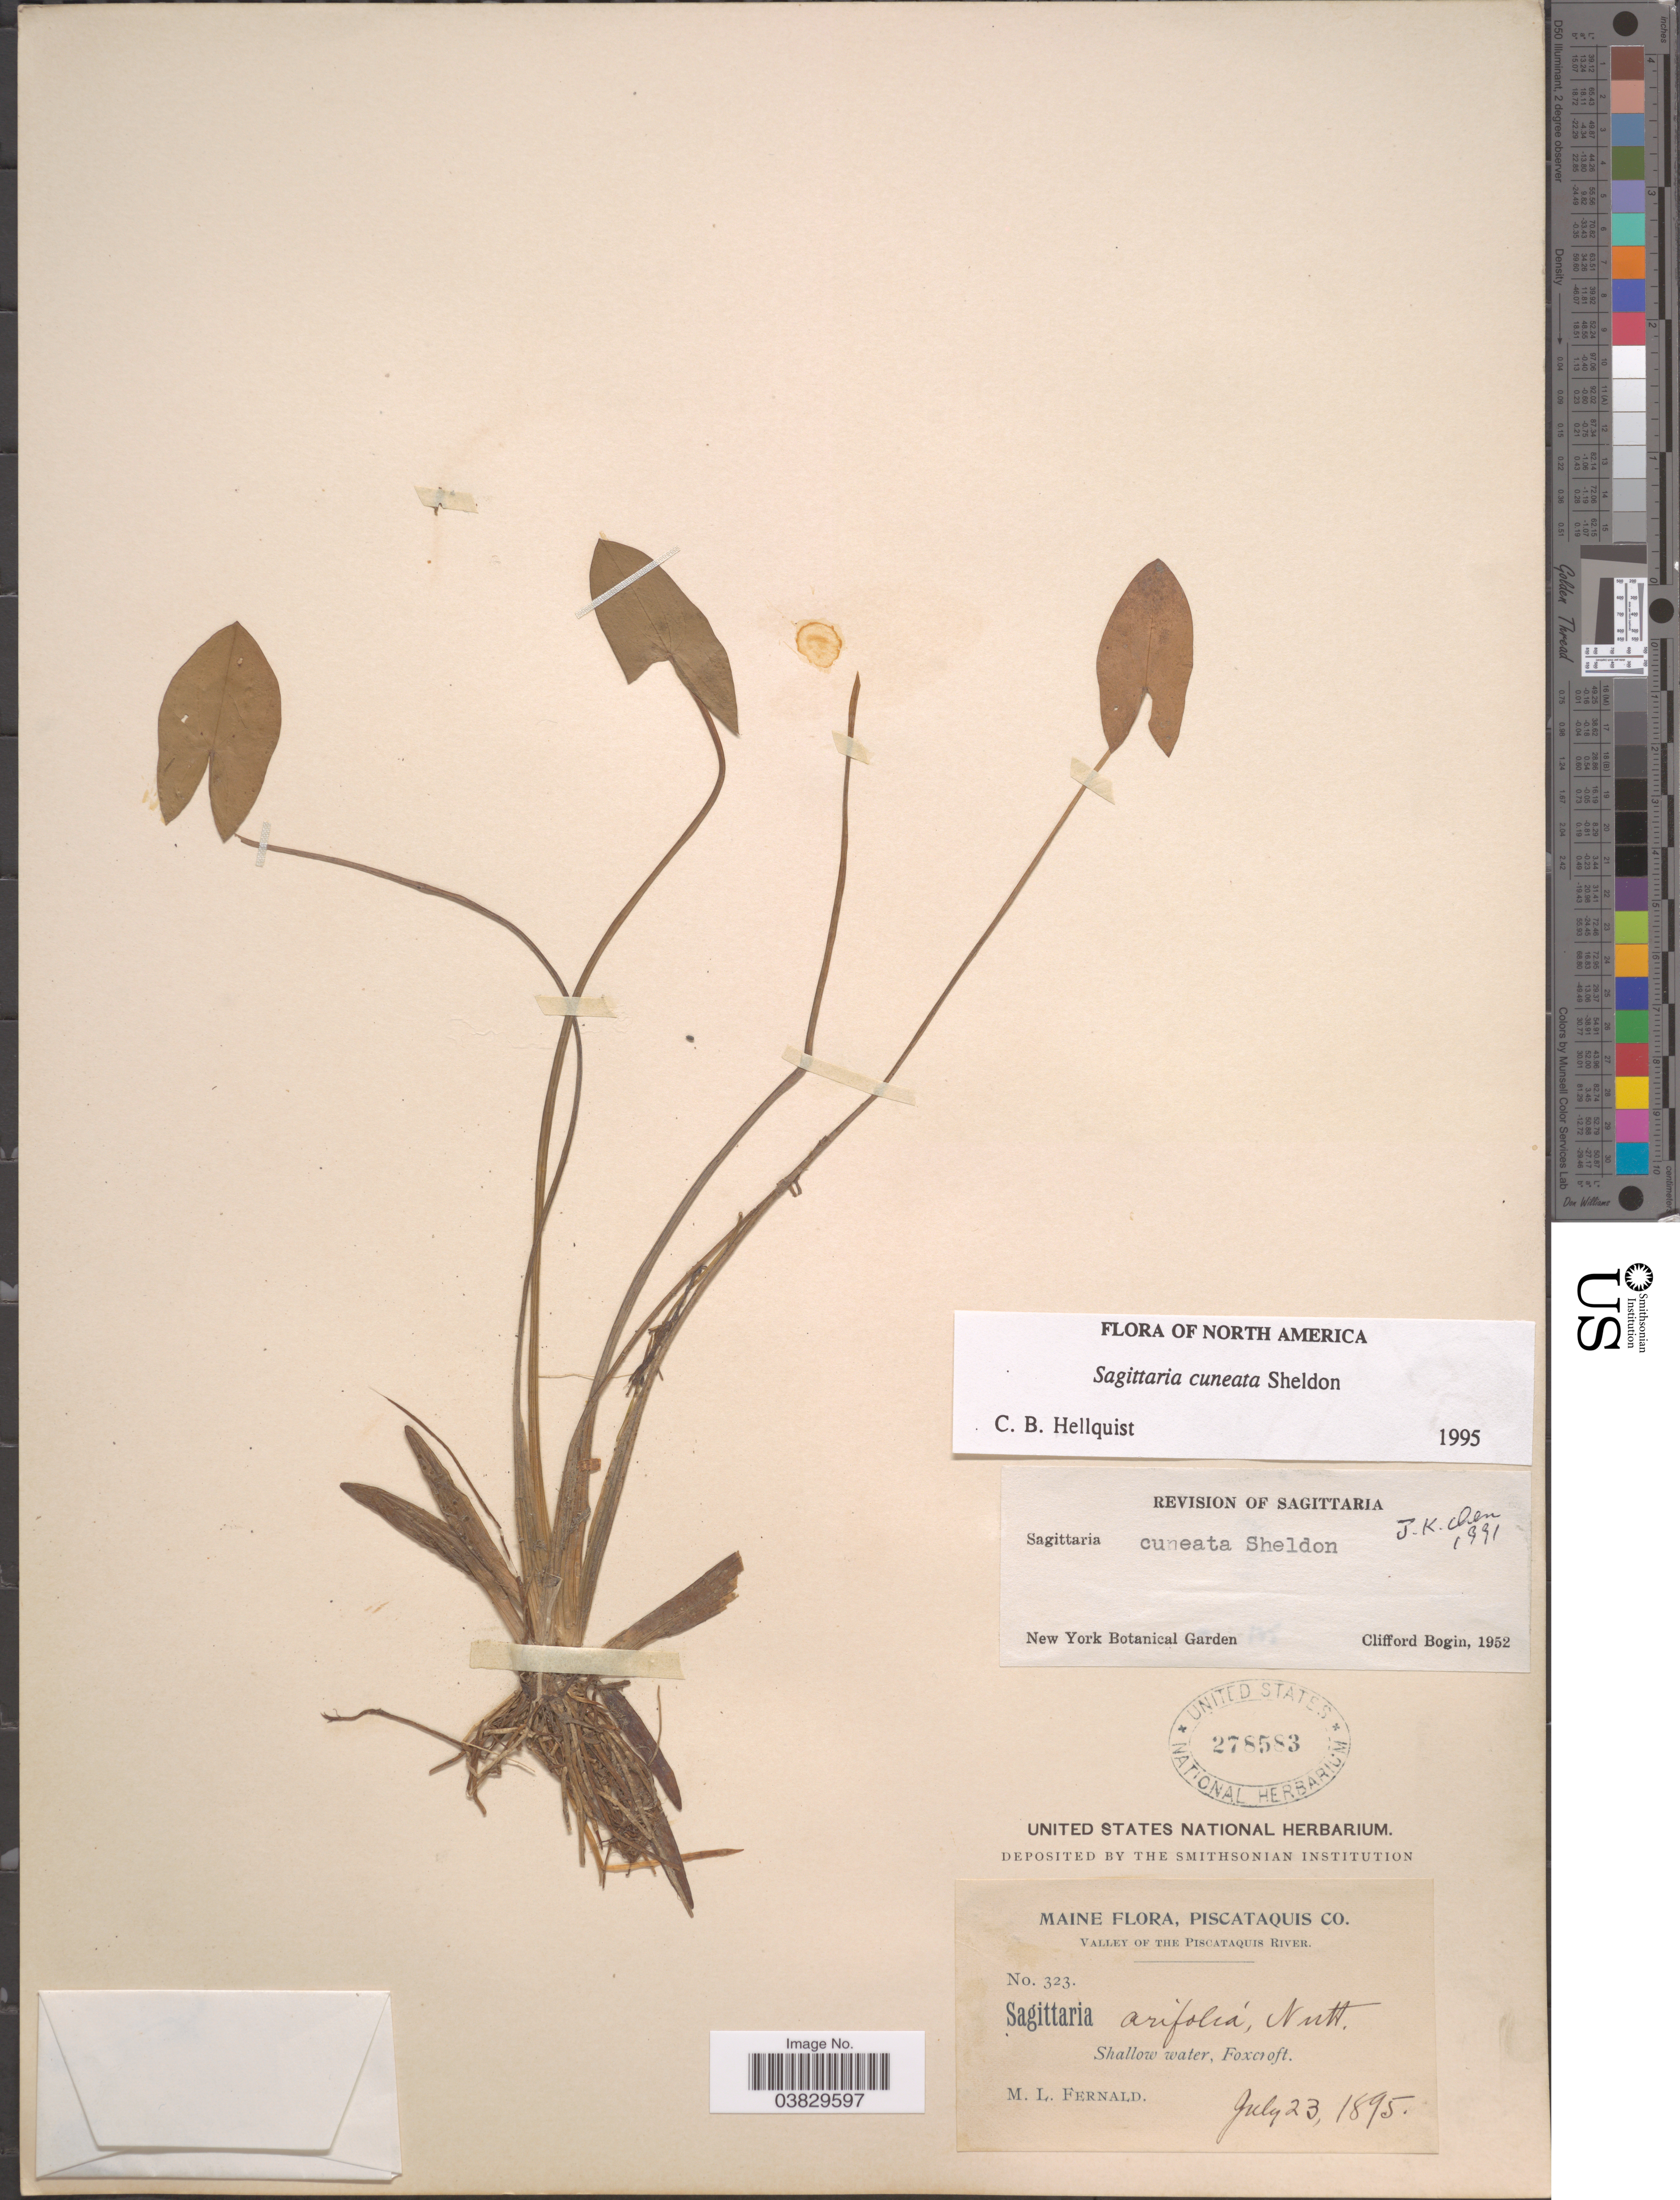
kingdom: Plantae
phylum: Tracheophyta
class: Liliopsida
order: Alismatales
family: Alismataceae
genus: Sagittaria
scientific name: Sagittaria cuneata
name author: E. Sheld.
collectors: M. L. Fernald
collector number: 323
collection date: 1895-07-23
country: United States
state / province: Maine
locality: Piscataquis Co. Valley of The Piscataquis River. Shallow water, Foxcroft.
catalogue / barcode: US 278583